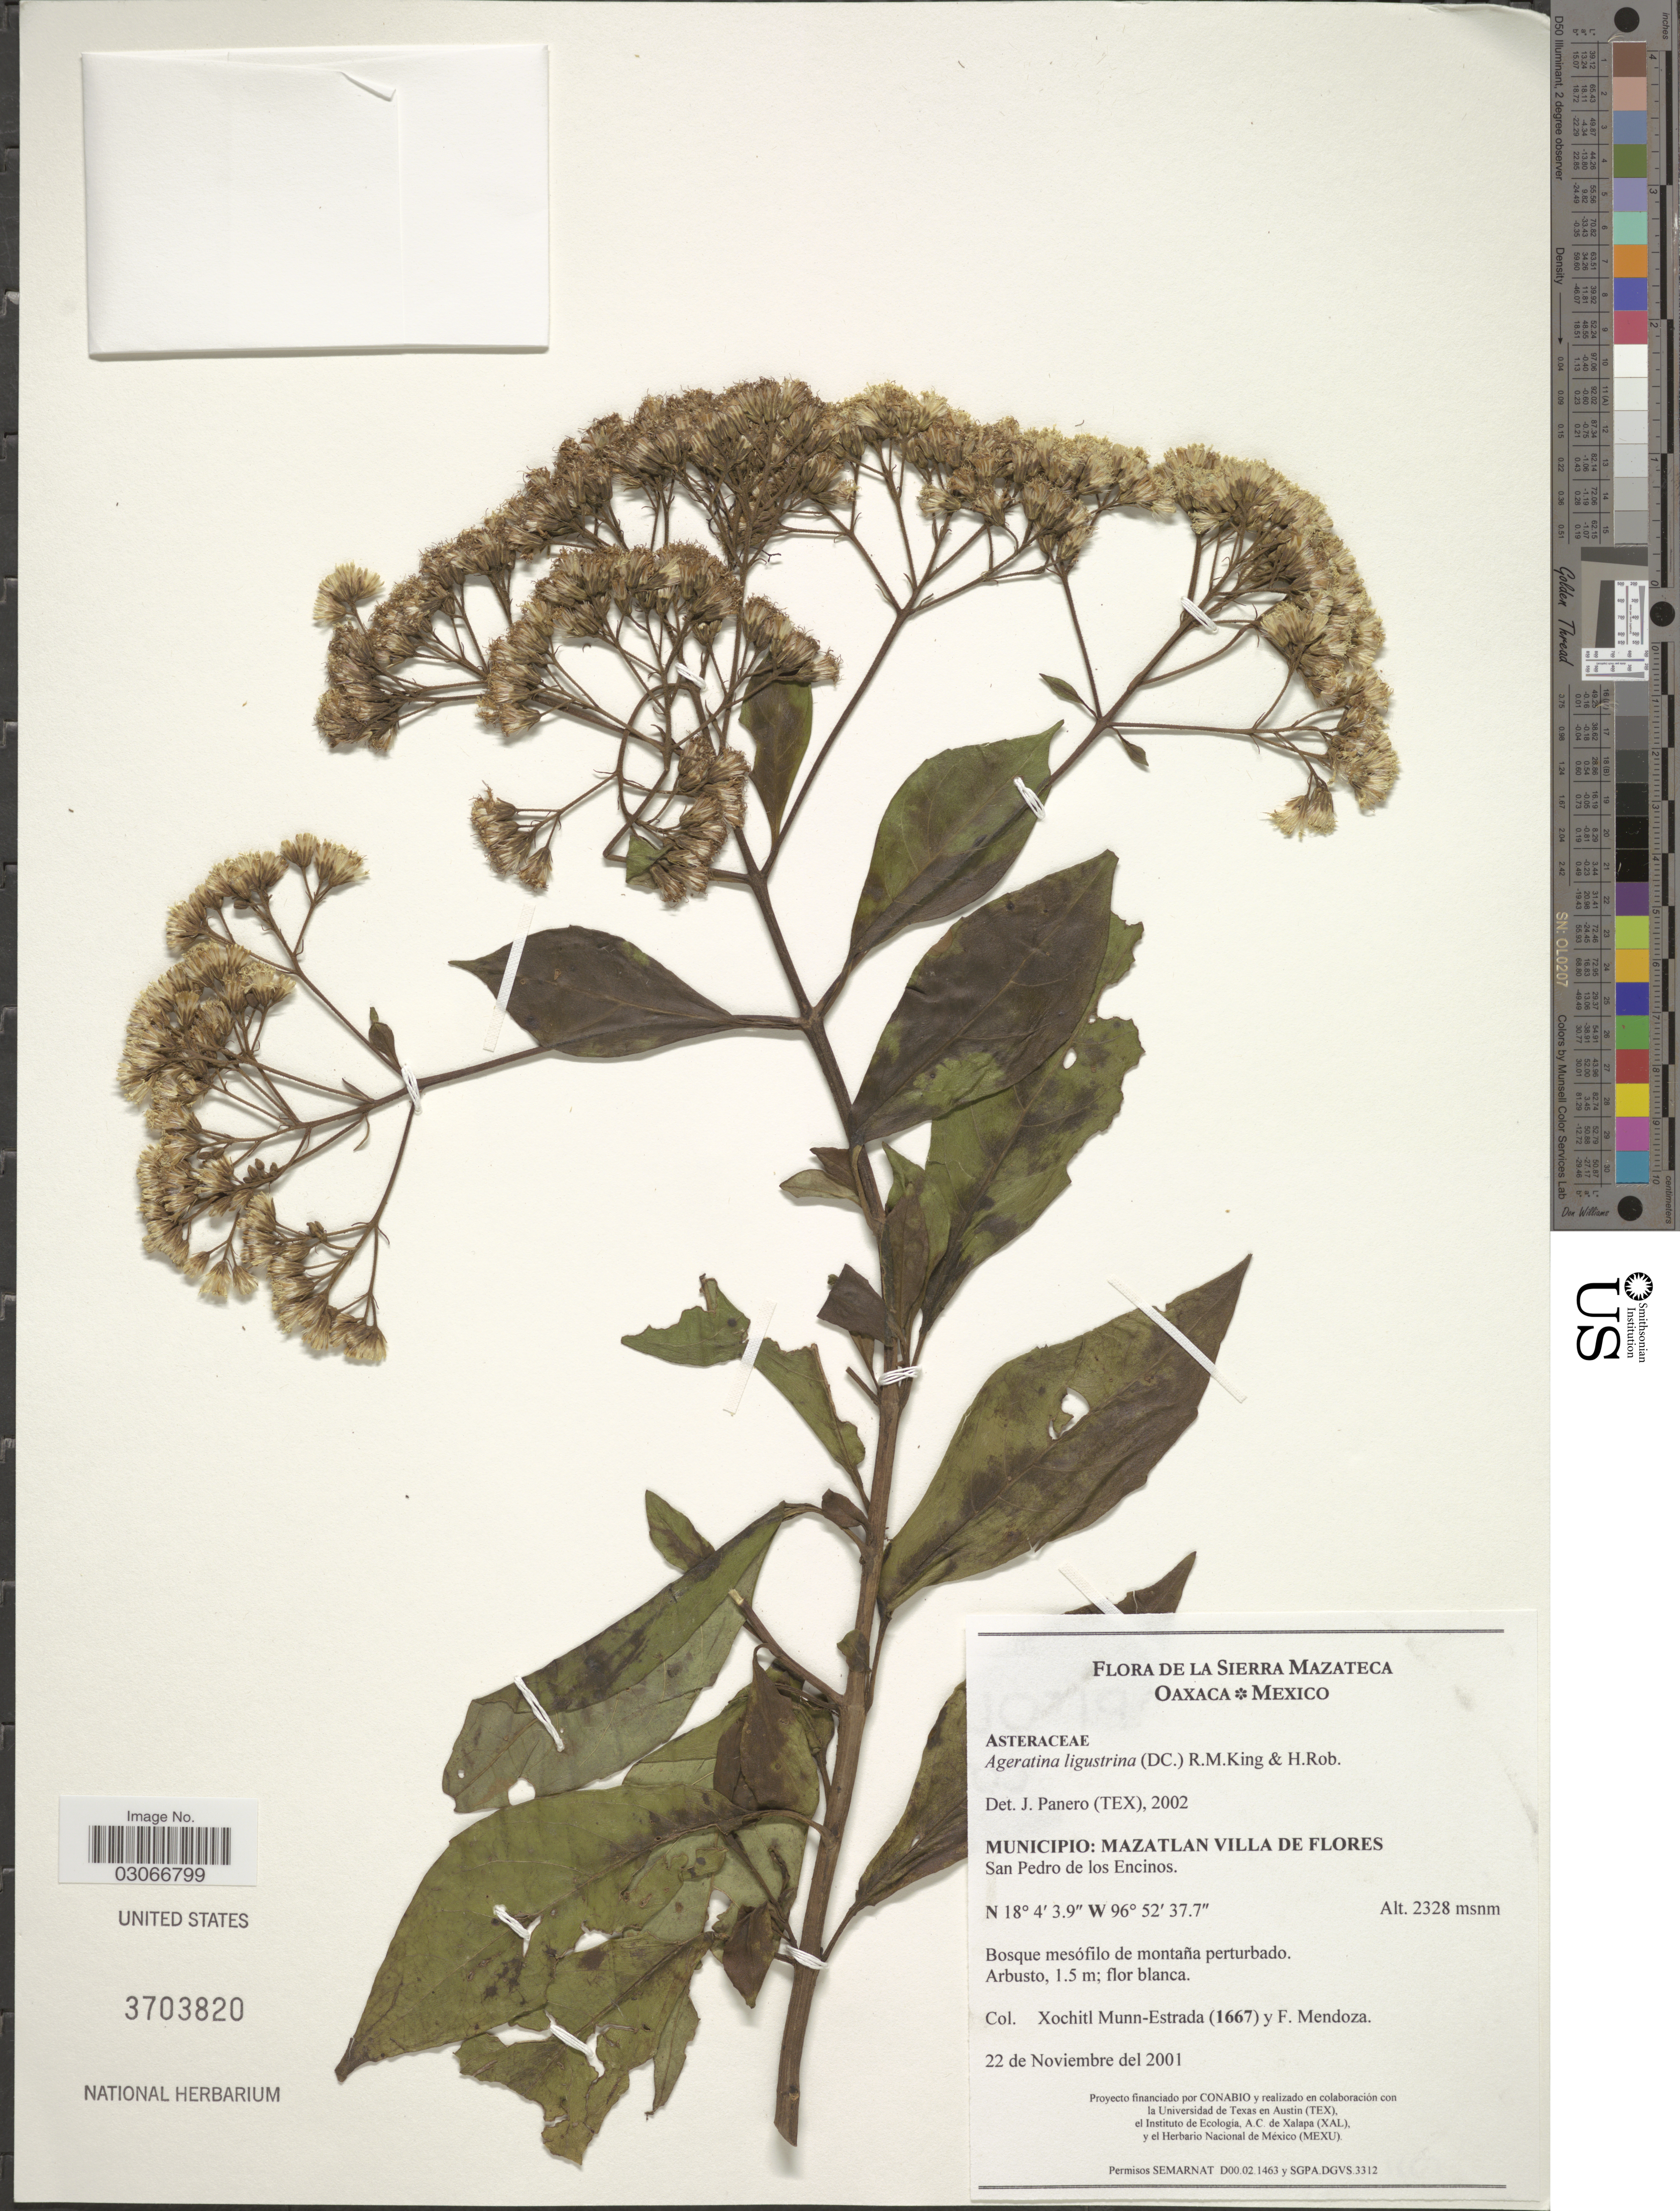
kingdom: Plantae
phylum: Tracheophyta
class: Magnoliopsida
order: Asterales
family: Asteraceae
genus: Ageratina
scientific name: Ageratina ligustrina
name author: (DC.) R.M. King & H. Rob.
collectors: X. Munn-Estrada & F. Mendoza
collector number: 1667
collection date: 2001-11-22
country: Mexico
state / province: Oaxaca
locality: La Sierra Mazateca. Municipio: Mazatlan Villa de Flores. San Pedro de los Encinos.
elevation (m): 2328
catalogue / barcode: US 3703820